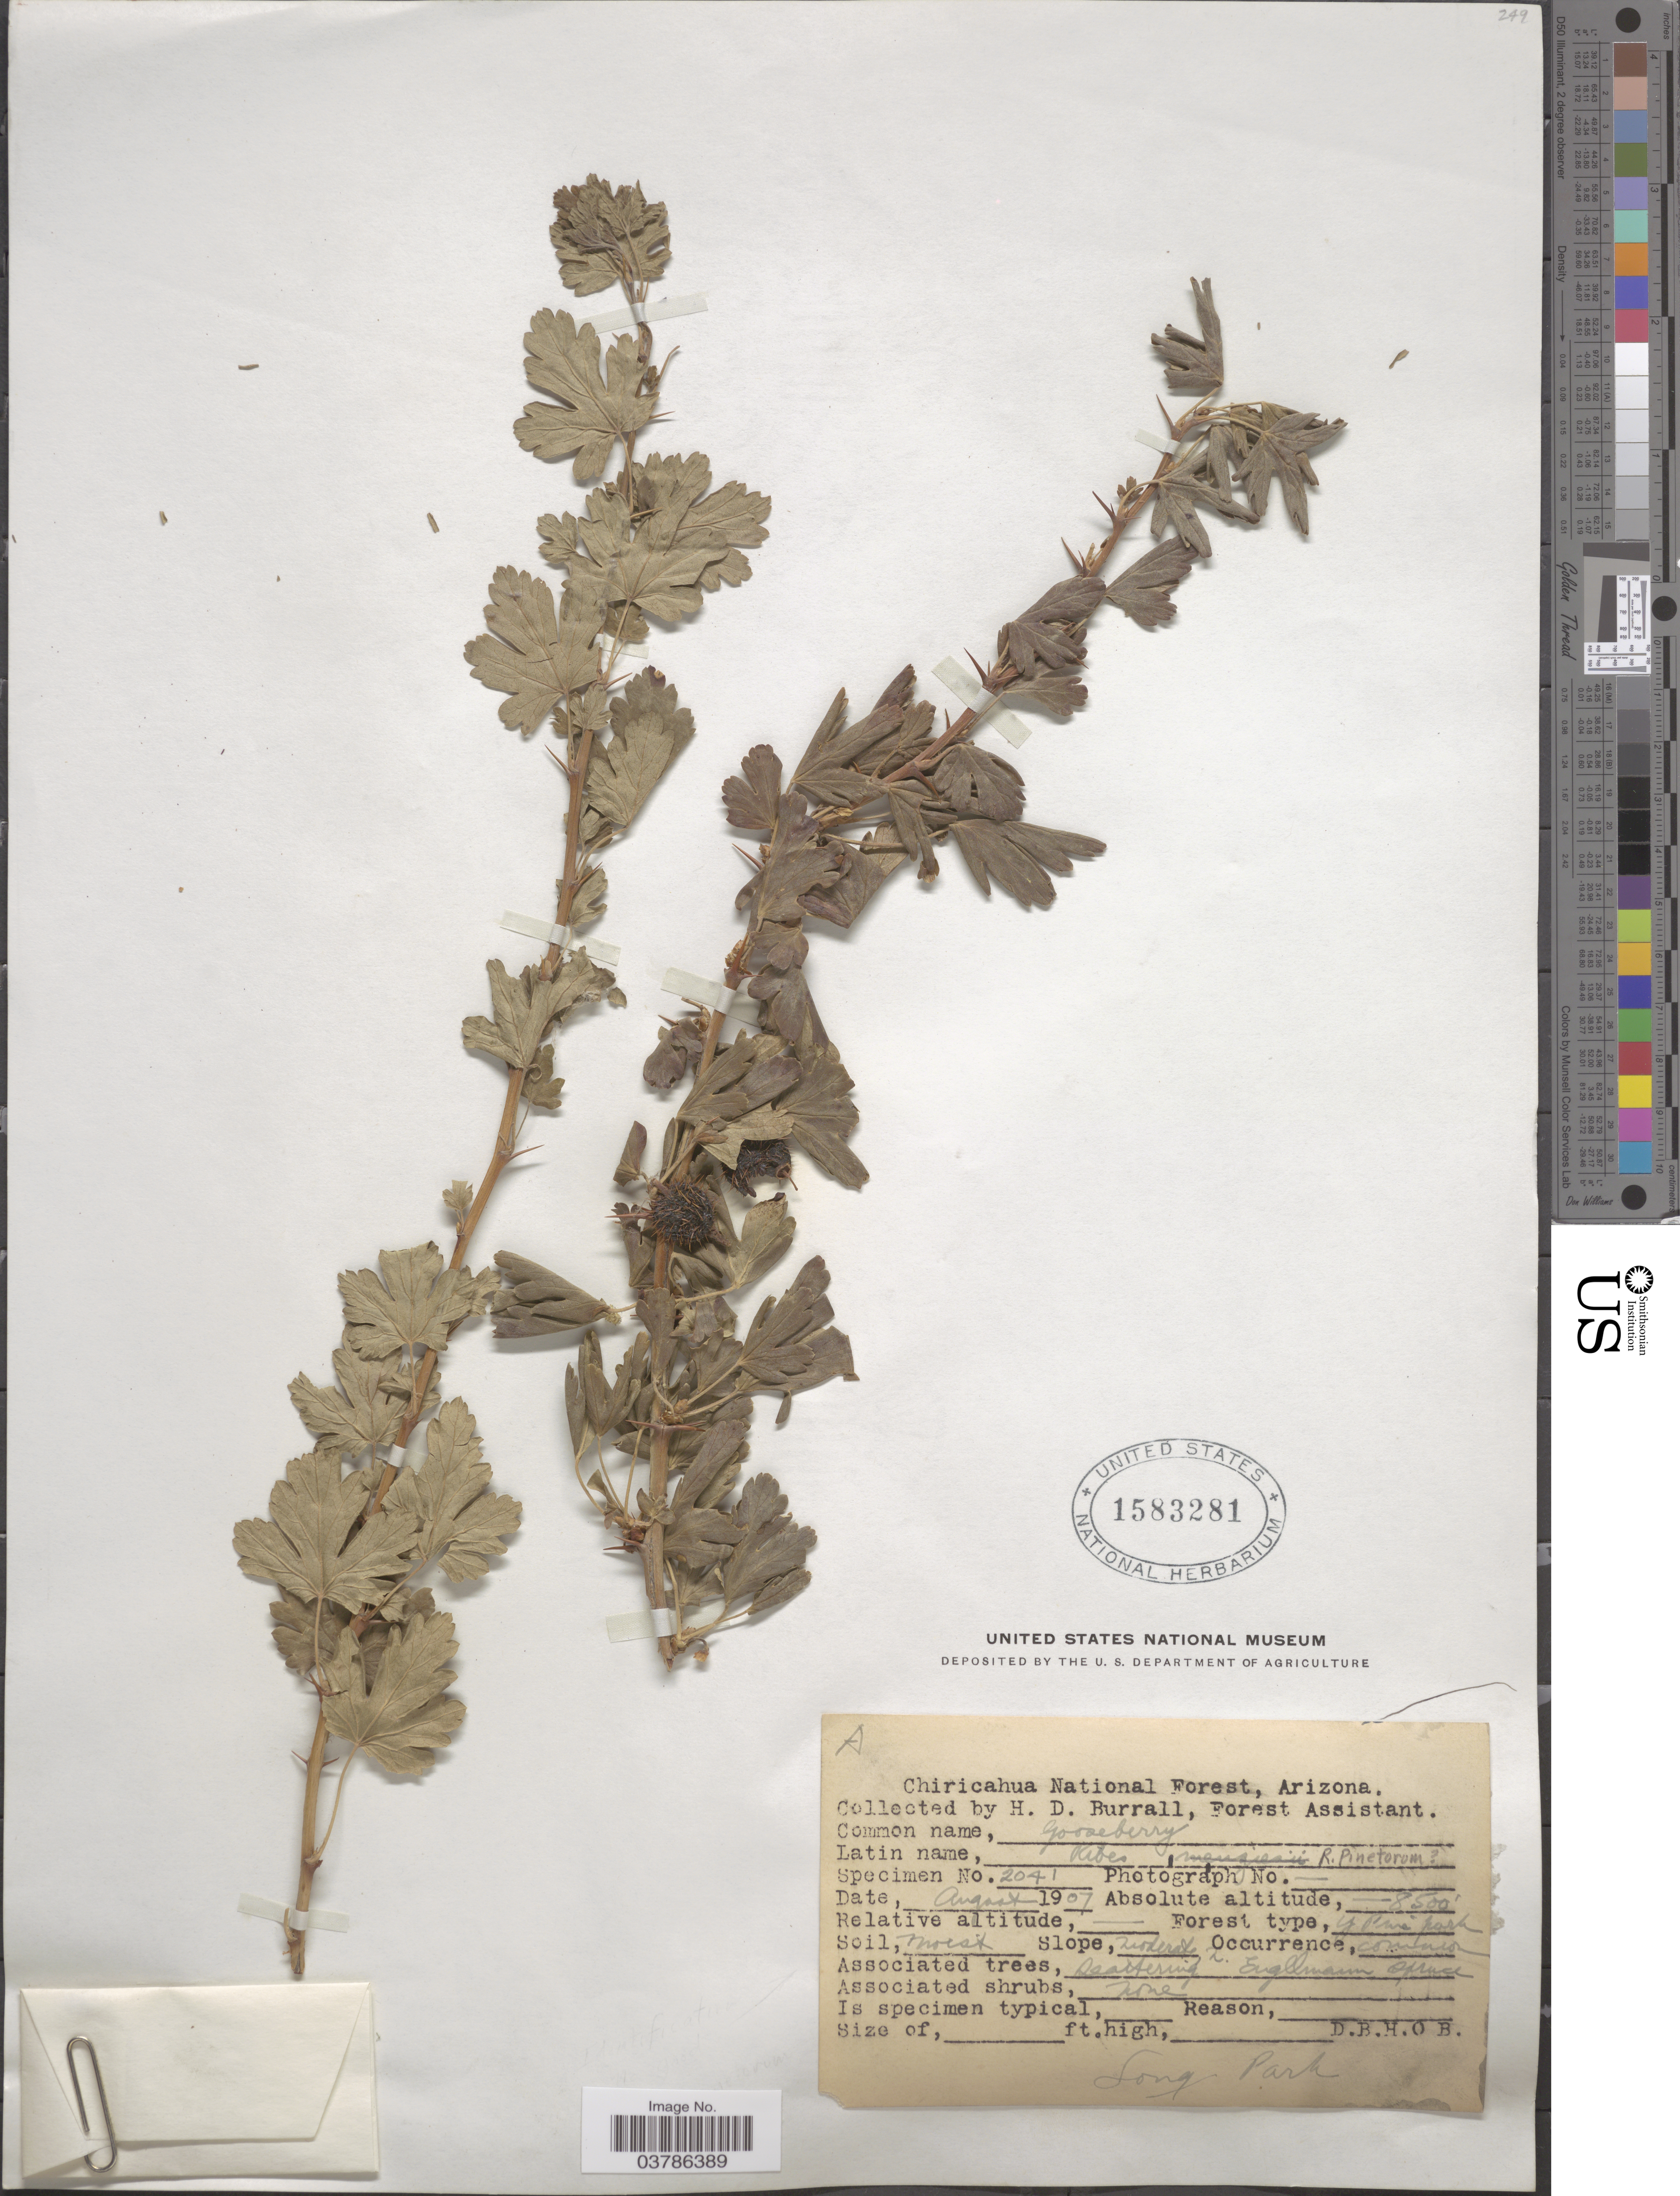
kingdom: Plantae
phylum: Tracheophyta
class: Magnoliopsida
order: Saxifragales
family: Grossulariaceae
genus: Ribes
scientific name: Ribes pinetorum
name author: Greene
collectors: H. Burrall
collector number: A?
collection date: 1907-08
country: United States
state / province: Arizona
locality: Chiricahua National Forest. Long Park.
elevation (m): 2591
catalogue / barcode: US 1583281